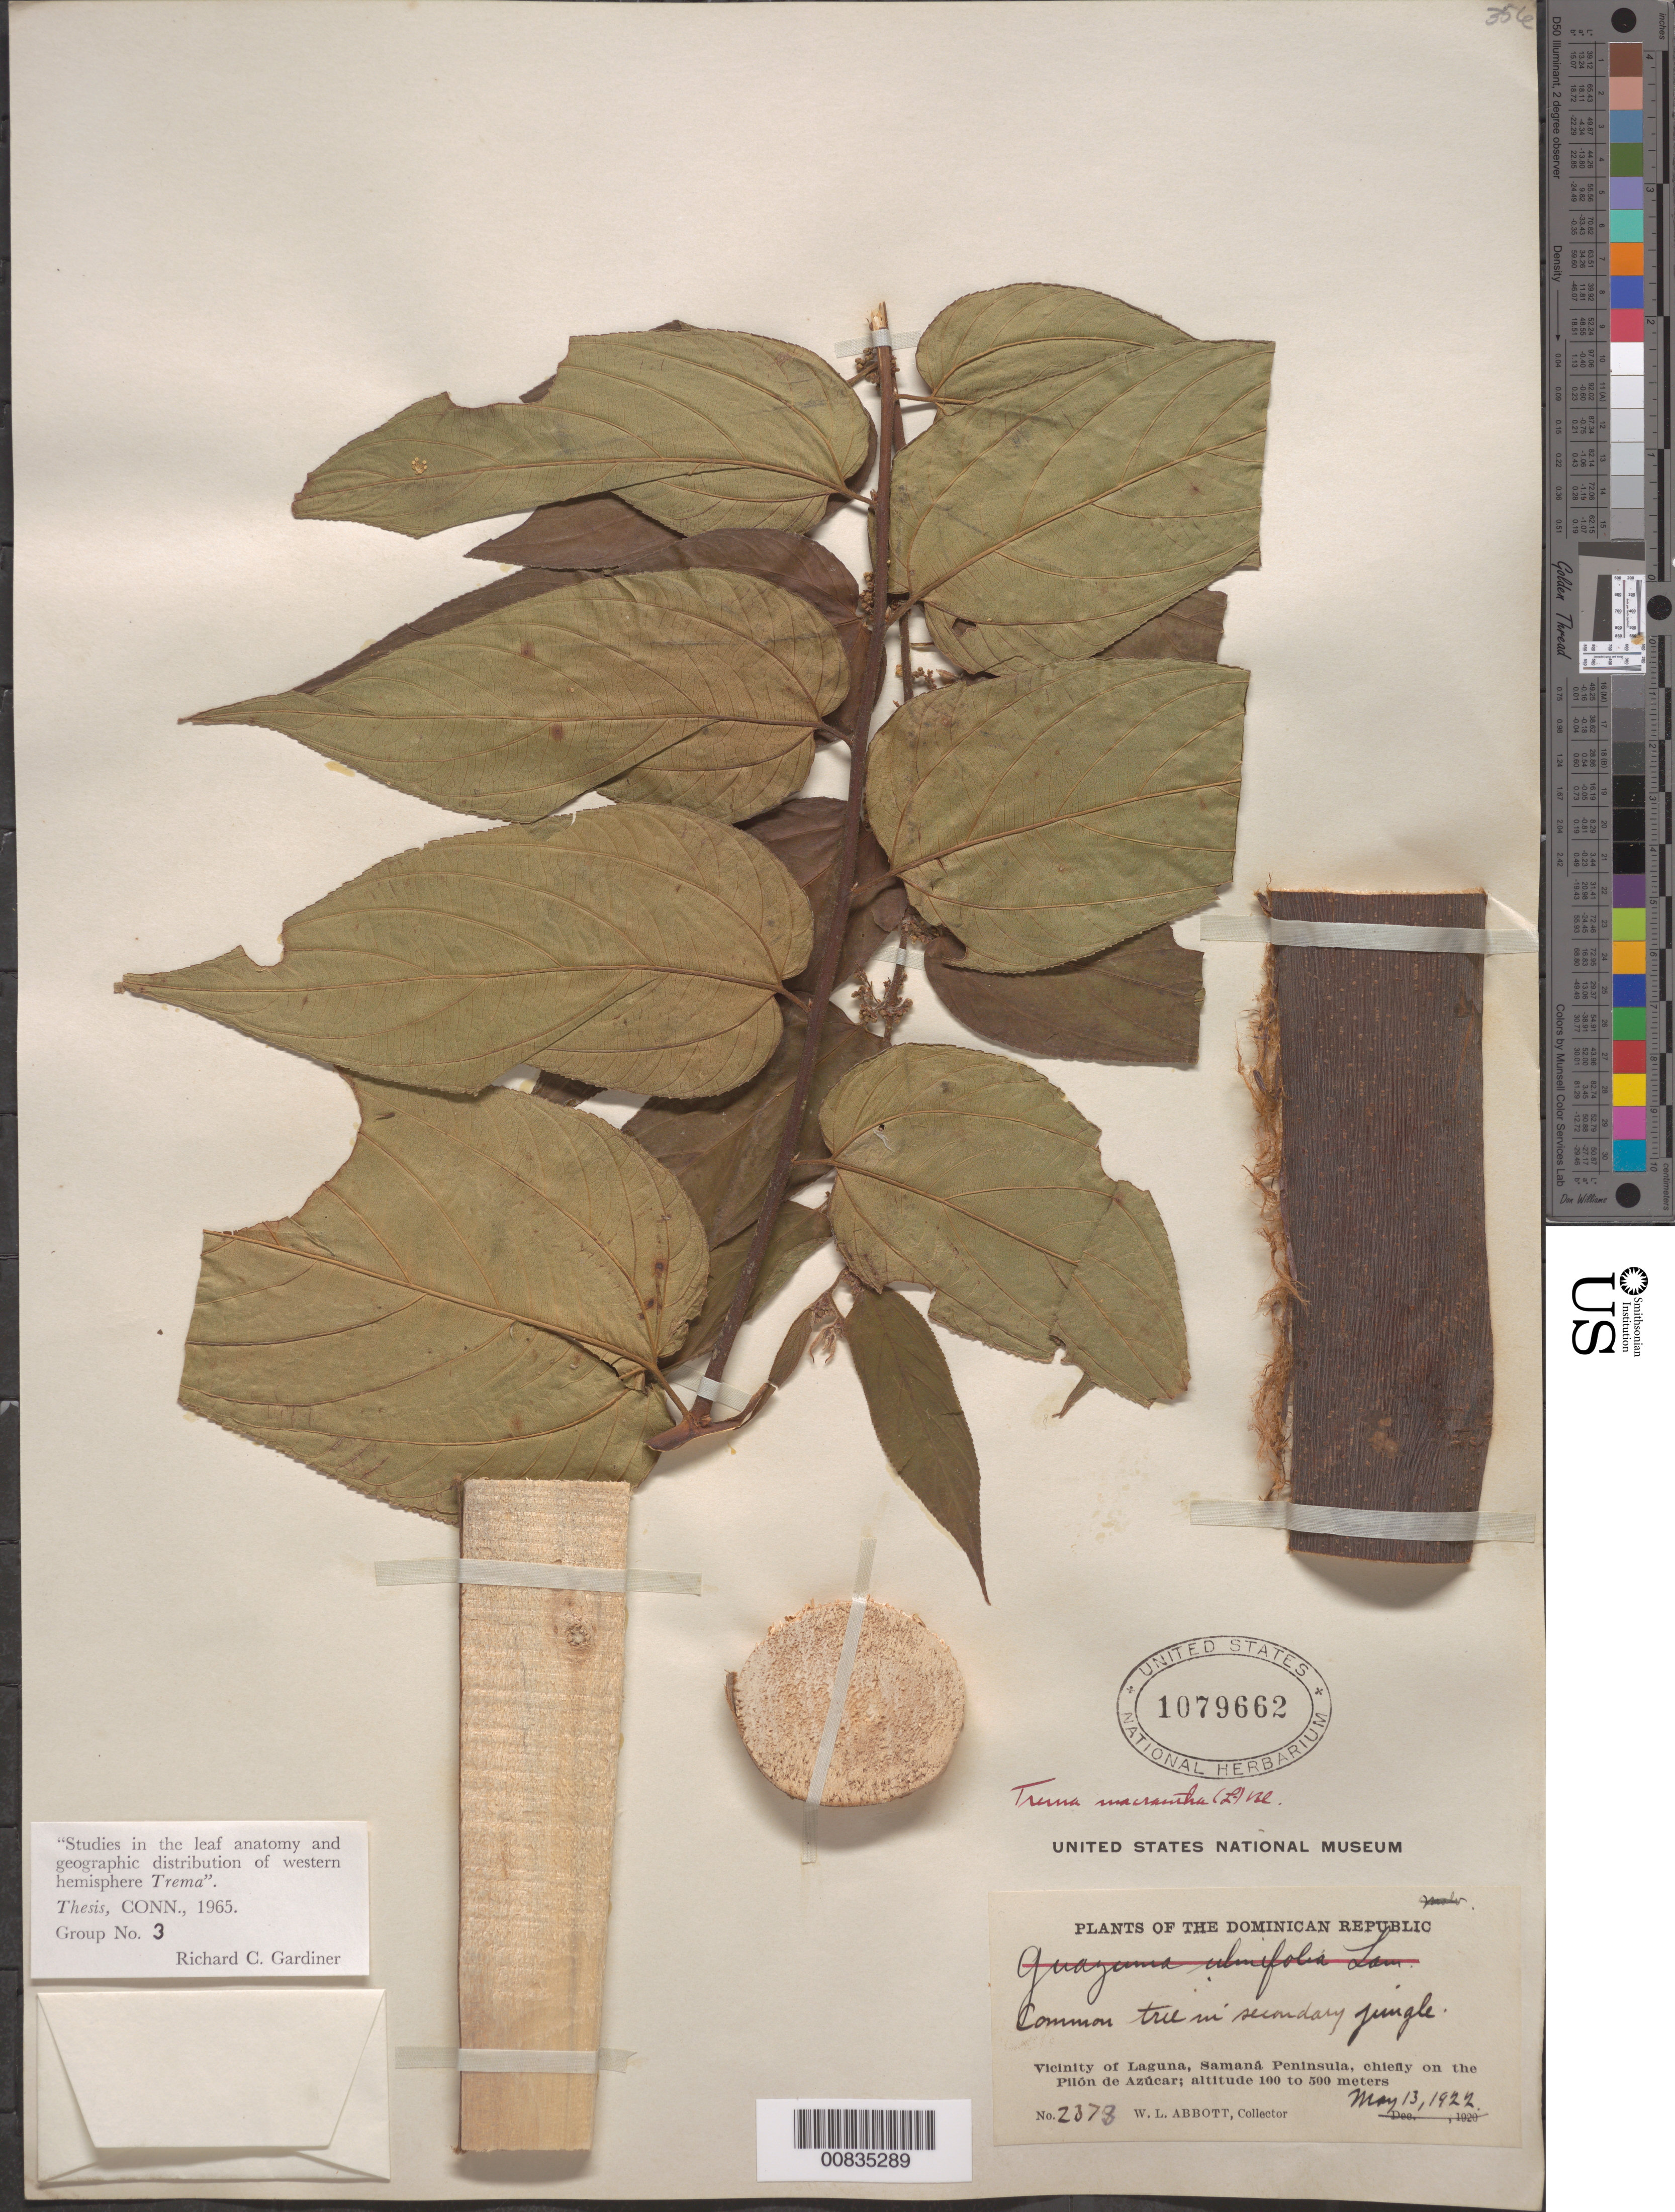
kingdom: Plantae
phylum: Tracheophyta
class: Magnoliopsida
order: Rosales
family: Cannabaceae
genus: Trema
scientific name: Trema micranthum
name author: (L.) Blume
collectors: W. L. Abbott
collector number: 2373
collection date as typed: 13 May 1922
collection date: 1922-05-13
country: Dominican Republic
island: Hispaniola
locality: Vicinity of Laguna, Samaná Península, chiefly on the Pilón de Azúcar.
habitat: Common in secundary jungle.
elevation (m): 100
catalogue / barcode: US 1079662